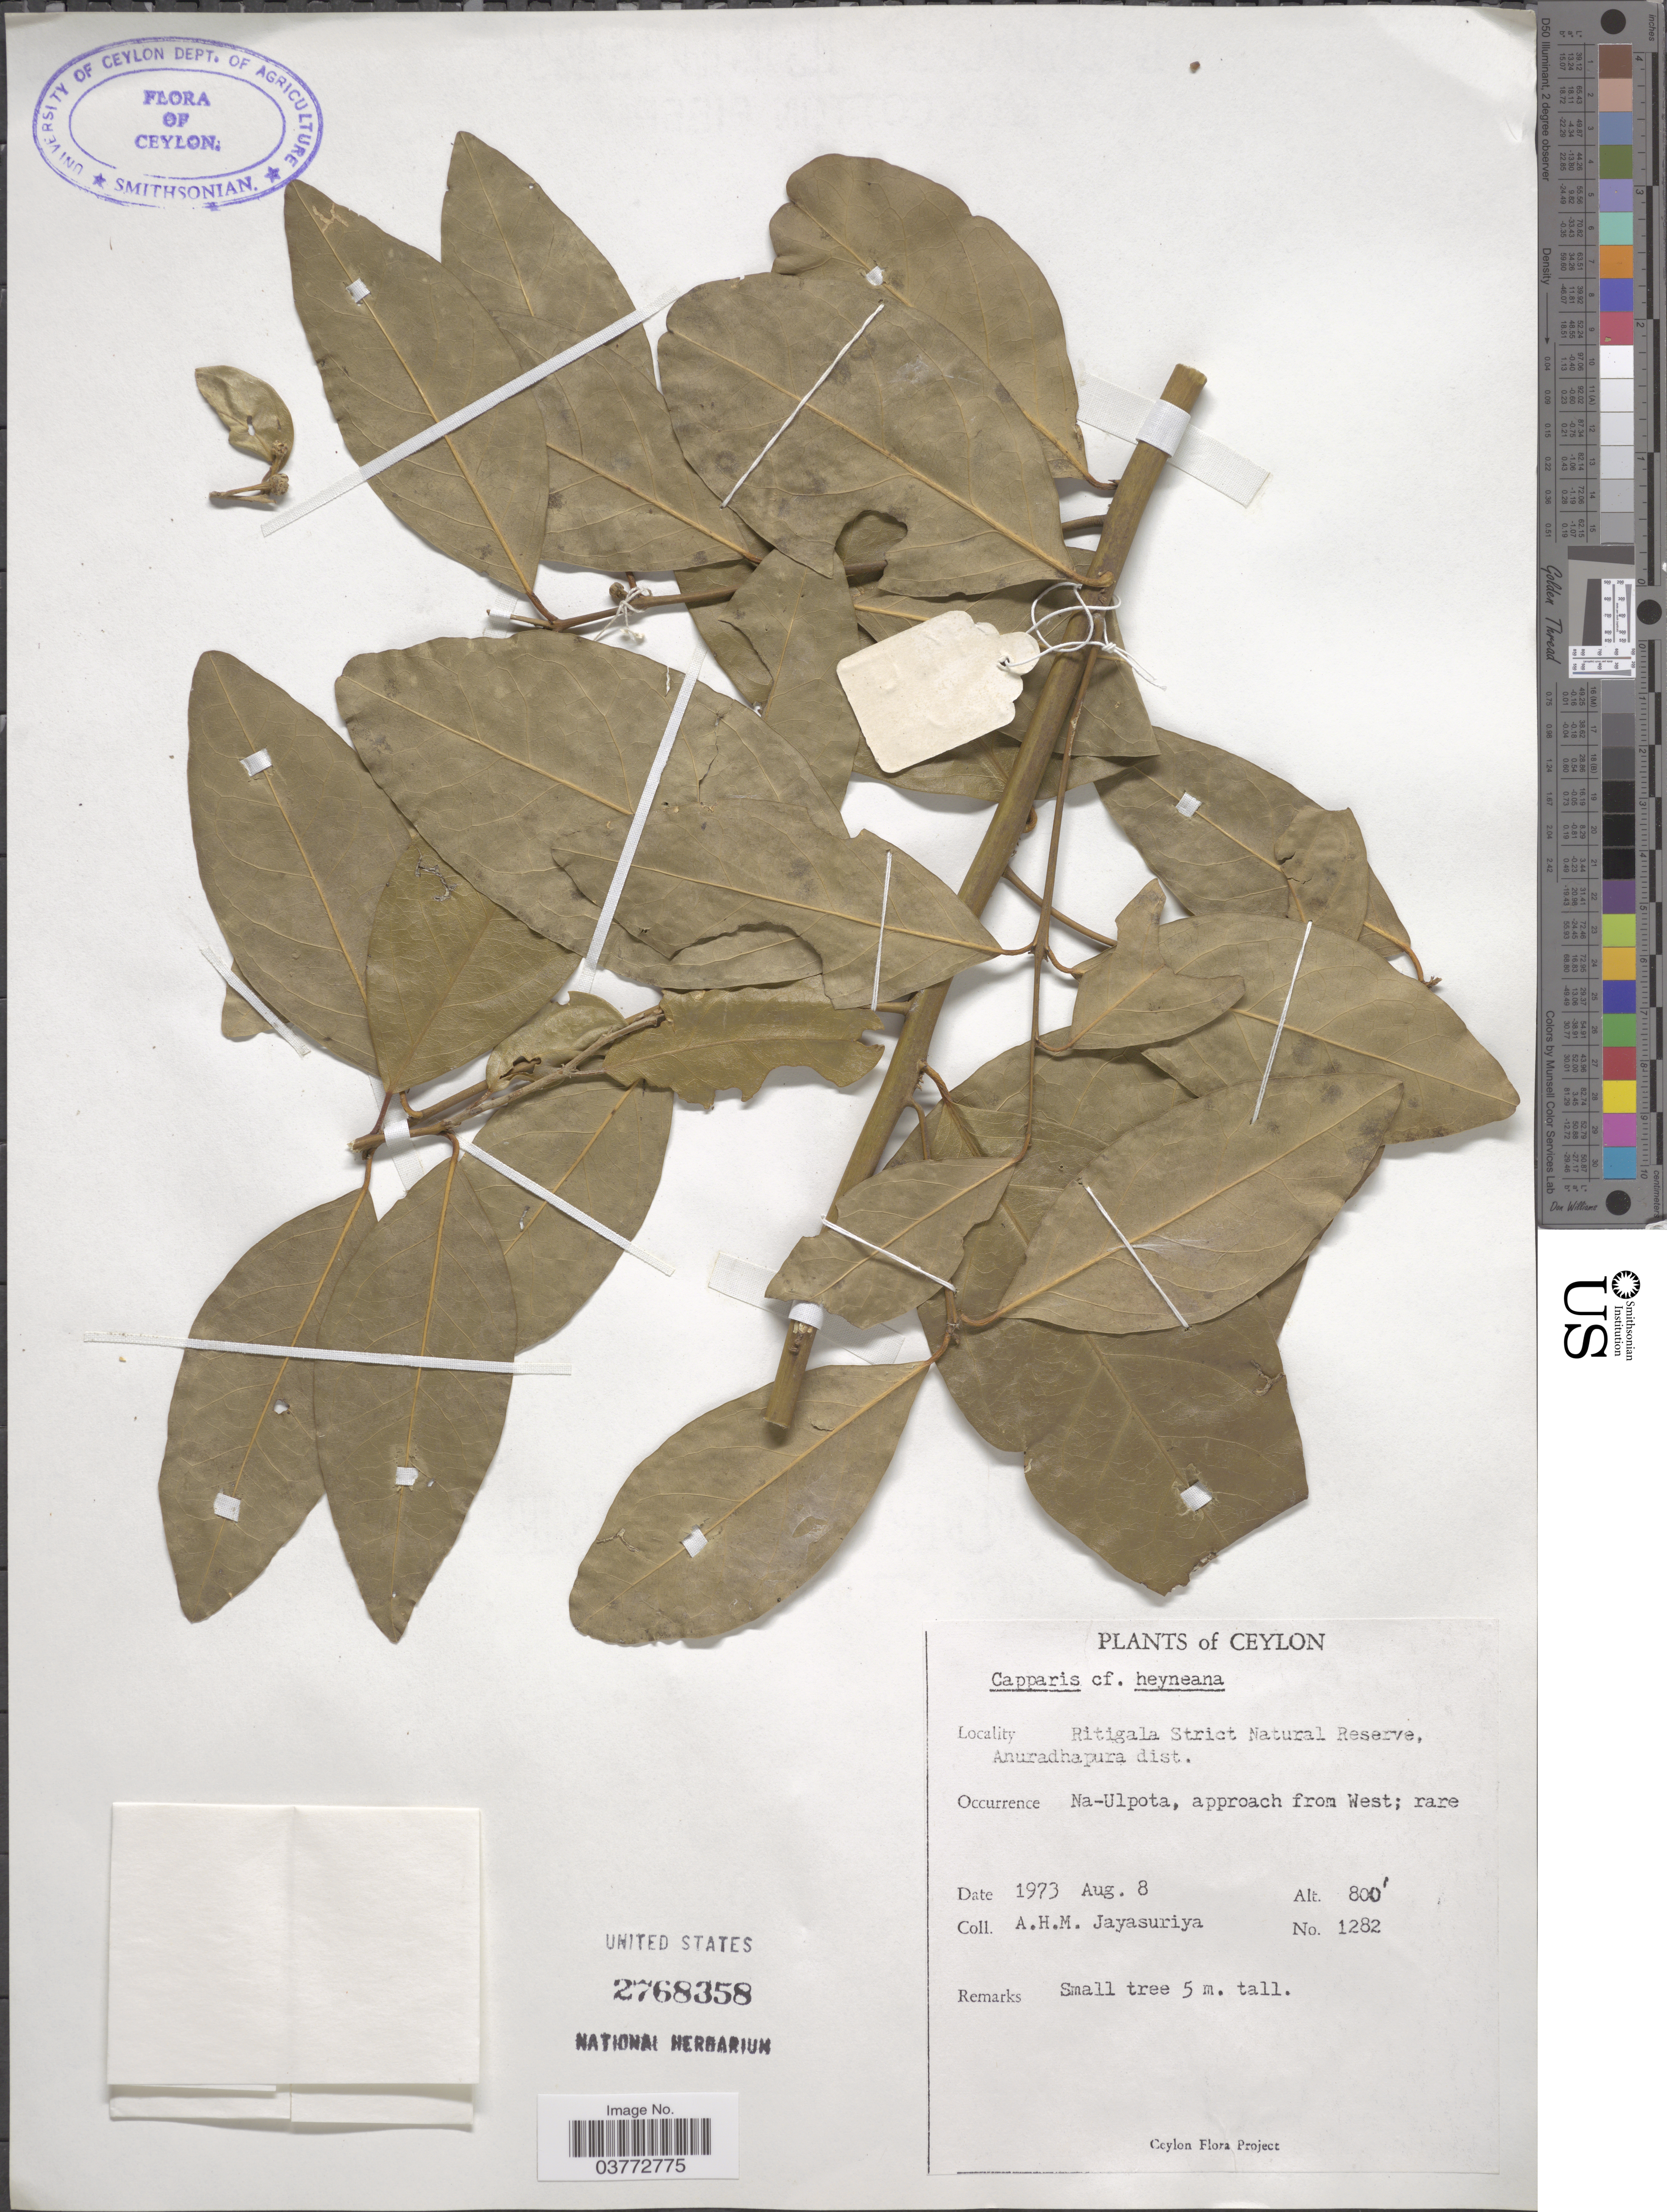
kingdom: Plantae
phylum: Tracheophyta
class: Magnoliopsida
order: Brassicales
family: Capparaceae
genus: Capparis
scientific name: Capparis heyneana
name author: Wall. ex Wight & Arn.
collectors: A. H. Jayasuriya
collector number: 1282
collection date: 1973-08-08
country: Sri Lanka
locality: Ceylon. Ritigala Strict Natural Reserve, Anuradhapura dist. Na-Ulpota, approach from West.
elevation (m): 244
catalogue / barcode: US 2768358